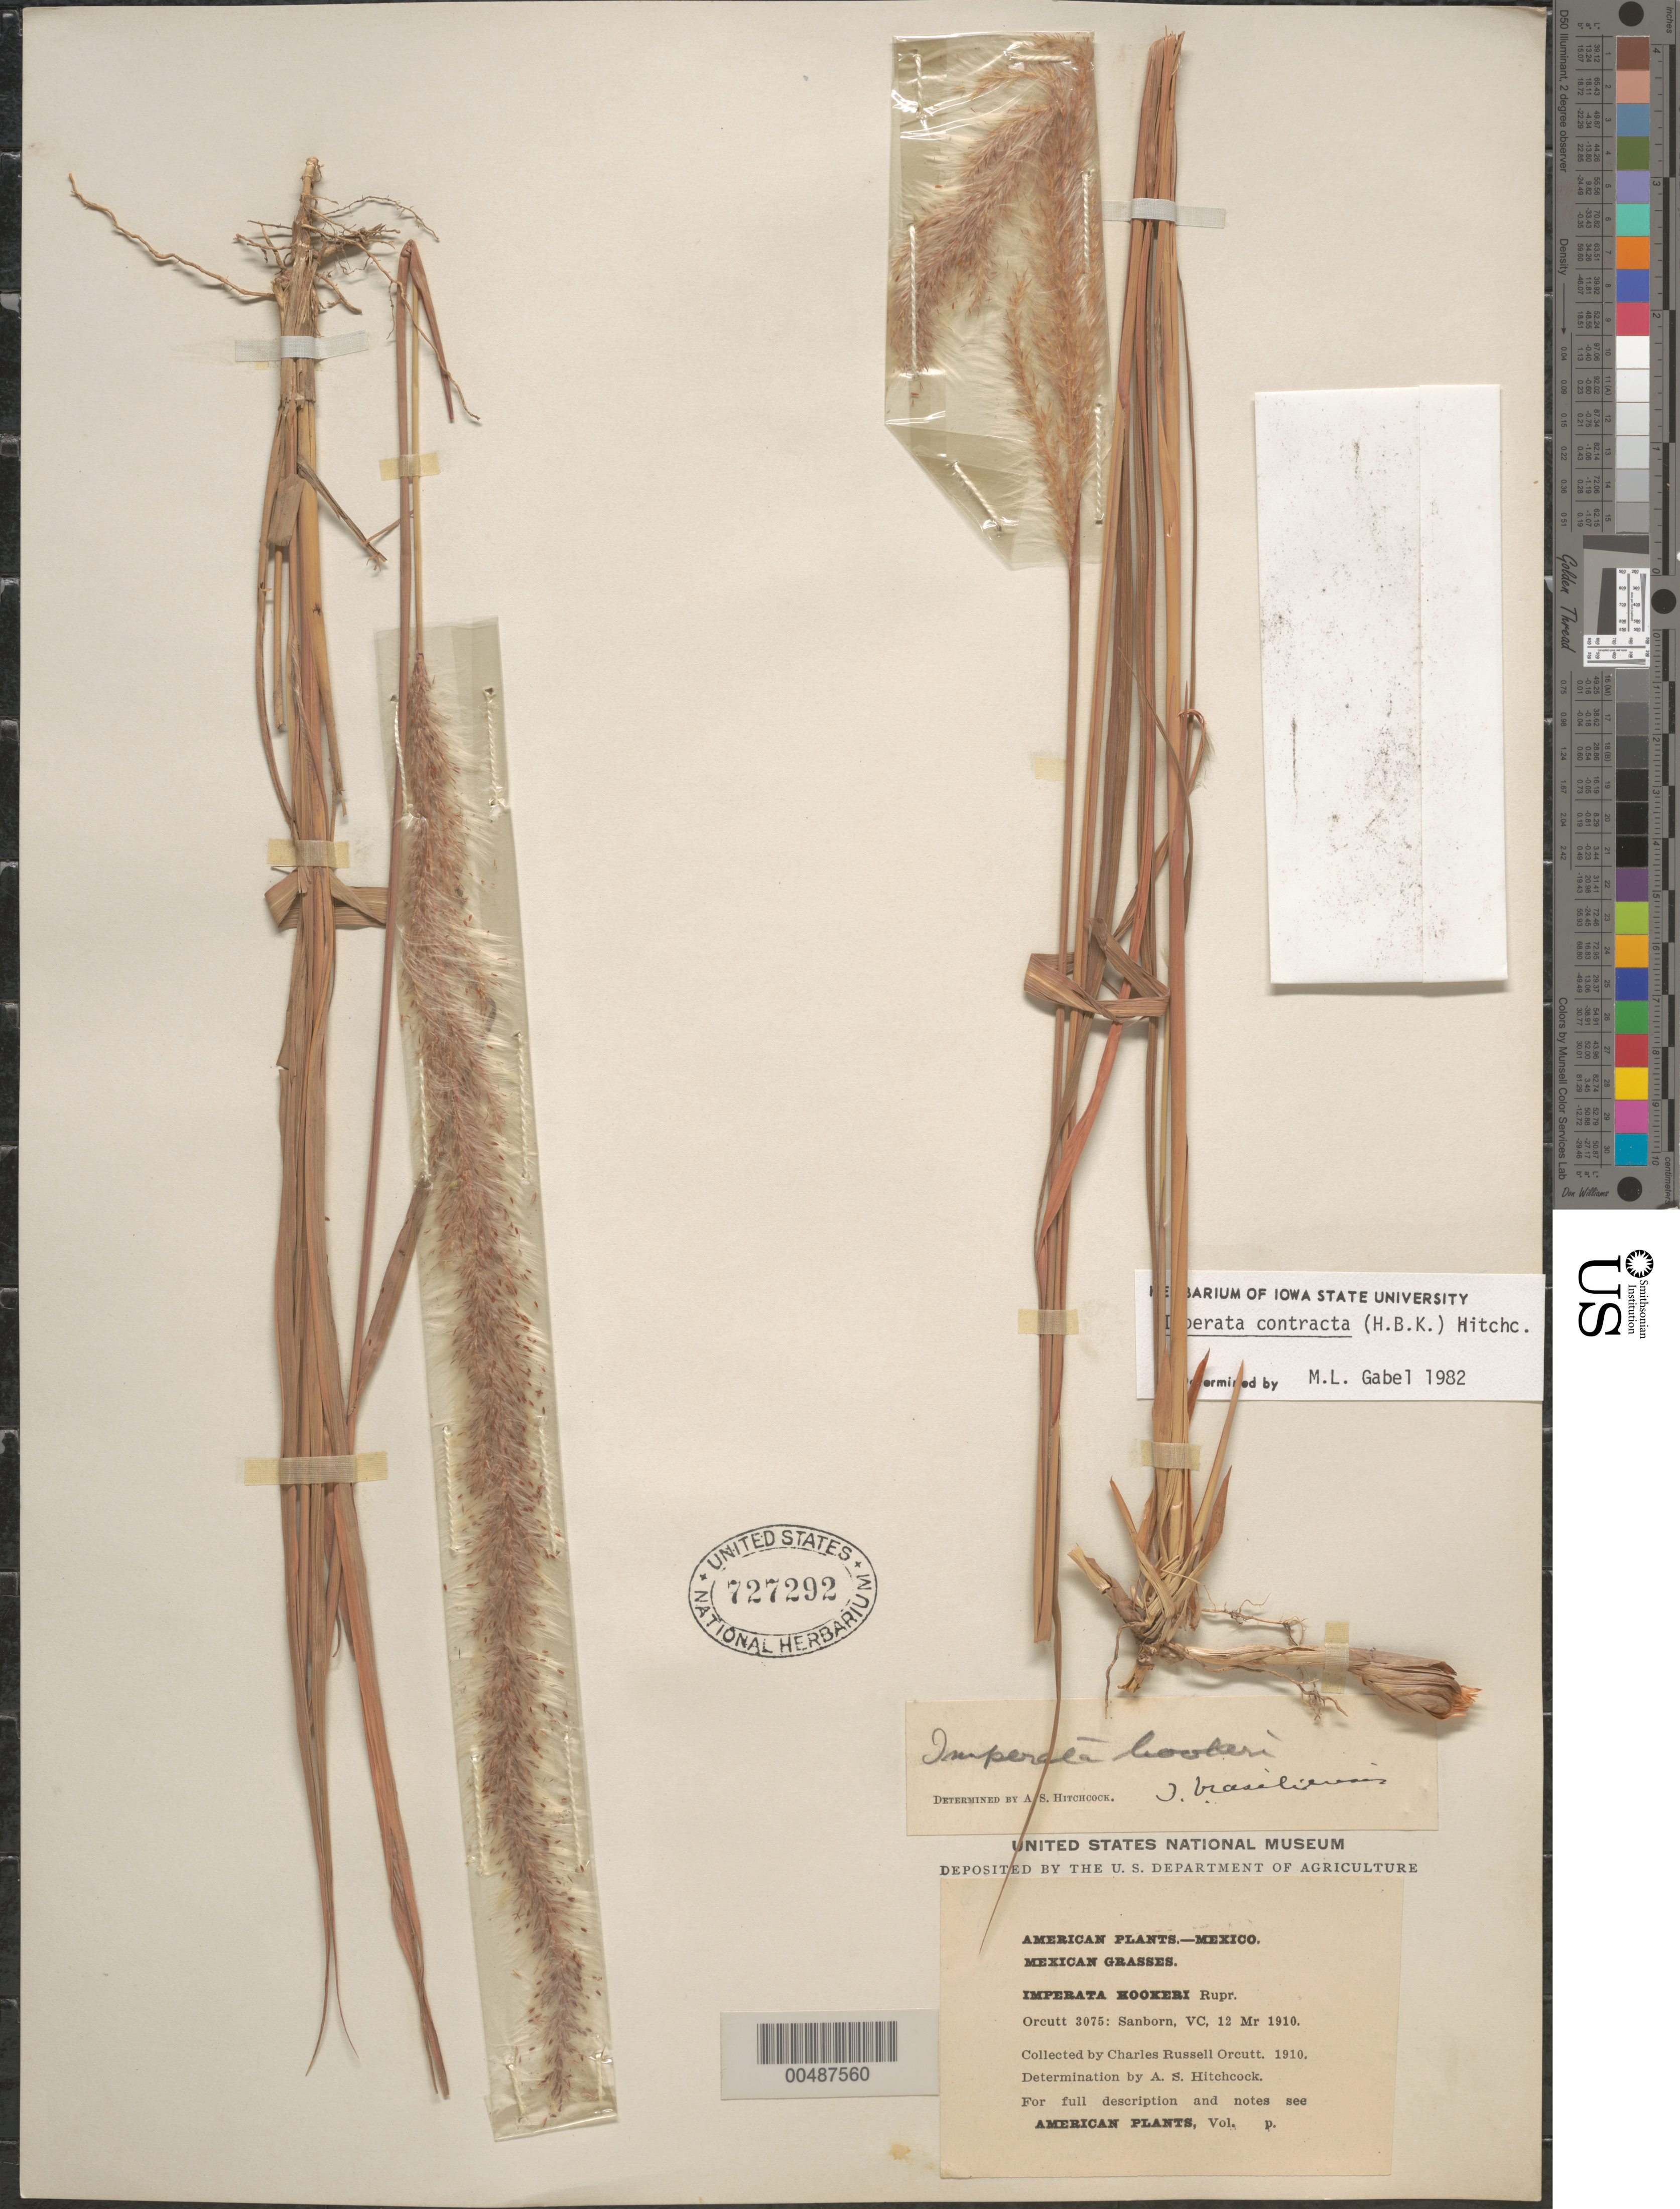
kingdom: Plantae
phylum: Tracheophyta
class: Liliopsida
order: Poales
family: Poaceae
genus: Imperata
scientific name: Imperata contracta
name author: (Kunth) Hitchc.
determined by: Gabel, M. L.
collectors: C. R. Orcutt & Sanborn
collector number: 3075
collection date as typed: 12 Mar 1910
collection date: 1910-03-12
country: Mexico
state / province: Veracruz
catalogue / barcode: US 727292